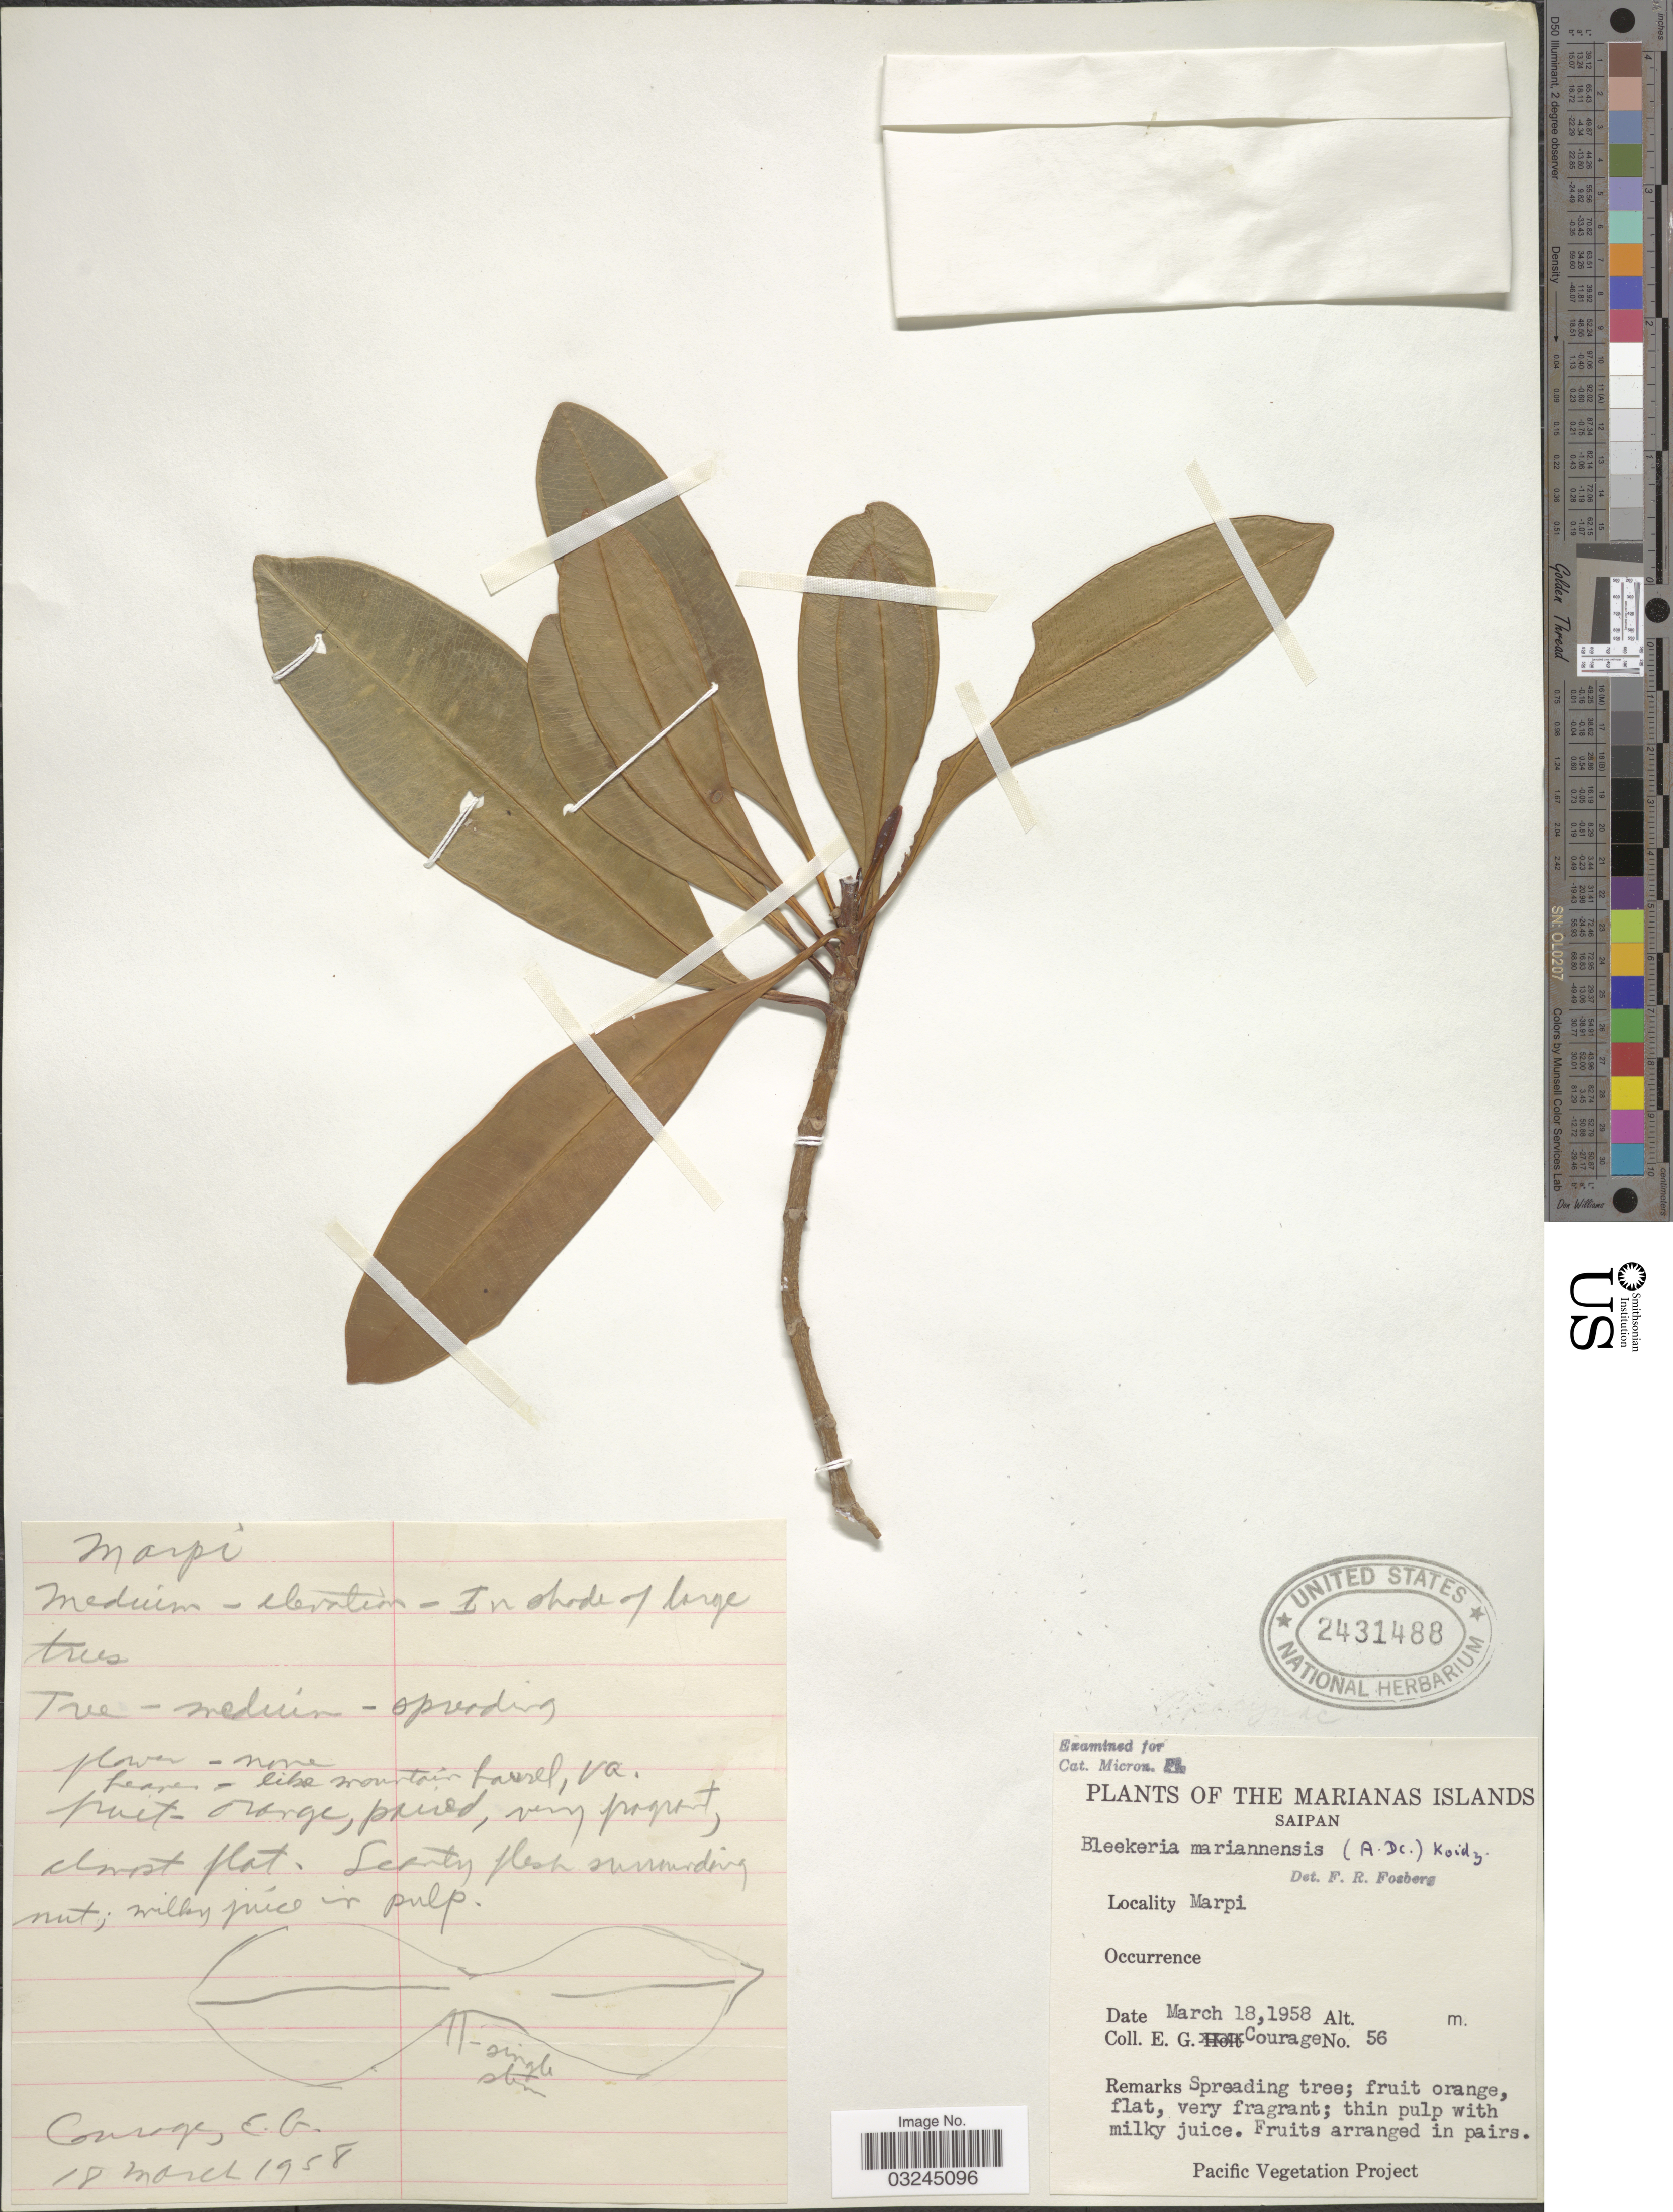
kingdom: Plantae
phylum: Tracheophyta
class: Magnoliopsida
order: Gentianales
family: Apocynaceae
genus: Ochrosia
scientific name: Ochrosia mariannensis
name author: A. DC.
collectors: E. Courage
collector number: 56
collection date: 1958-03-18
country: Northern Mariana Islands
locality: The Marianas Islands. Saipan. Marpi.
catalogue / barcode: US 2431488